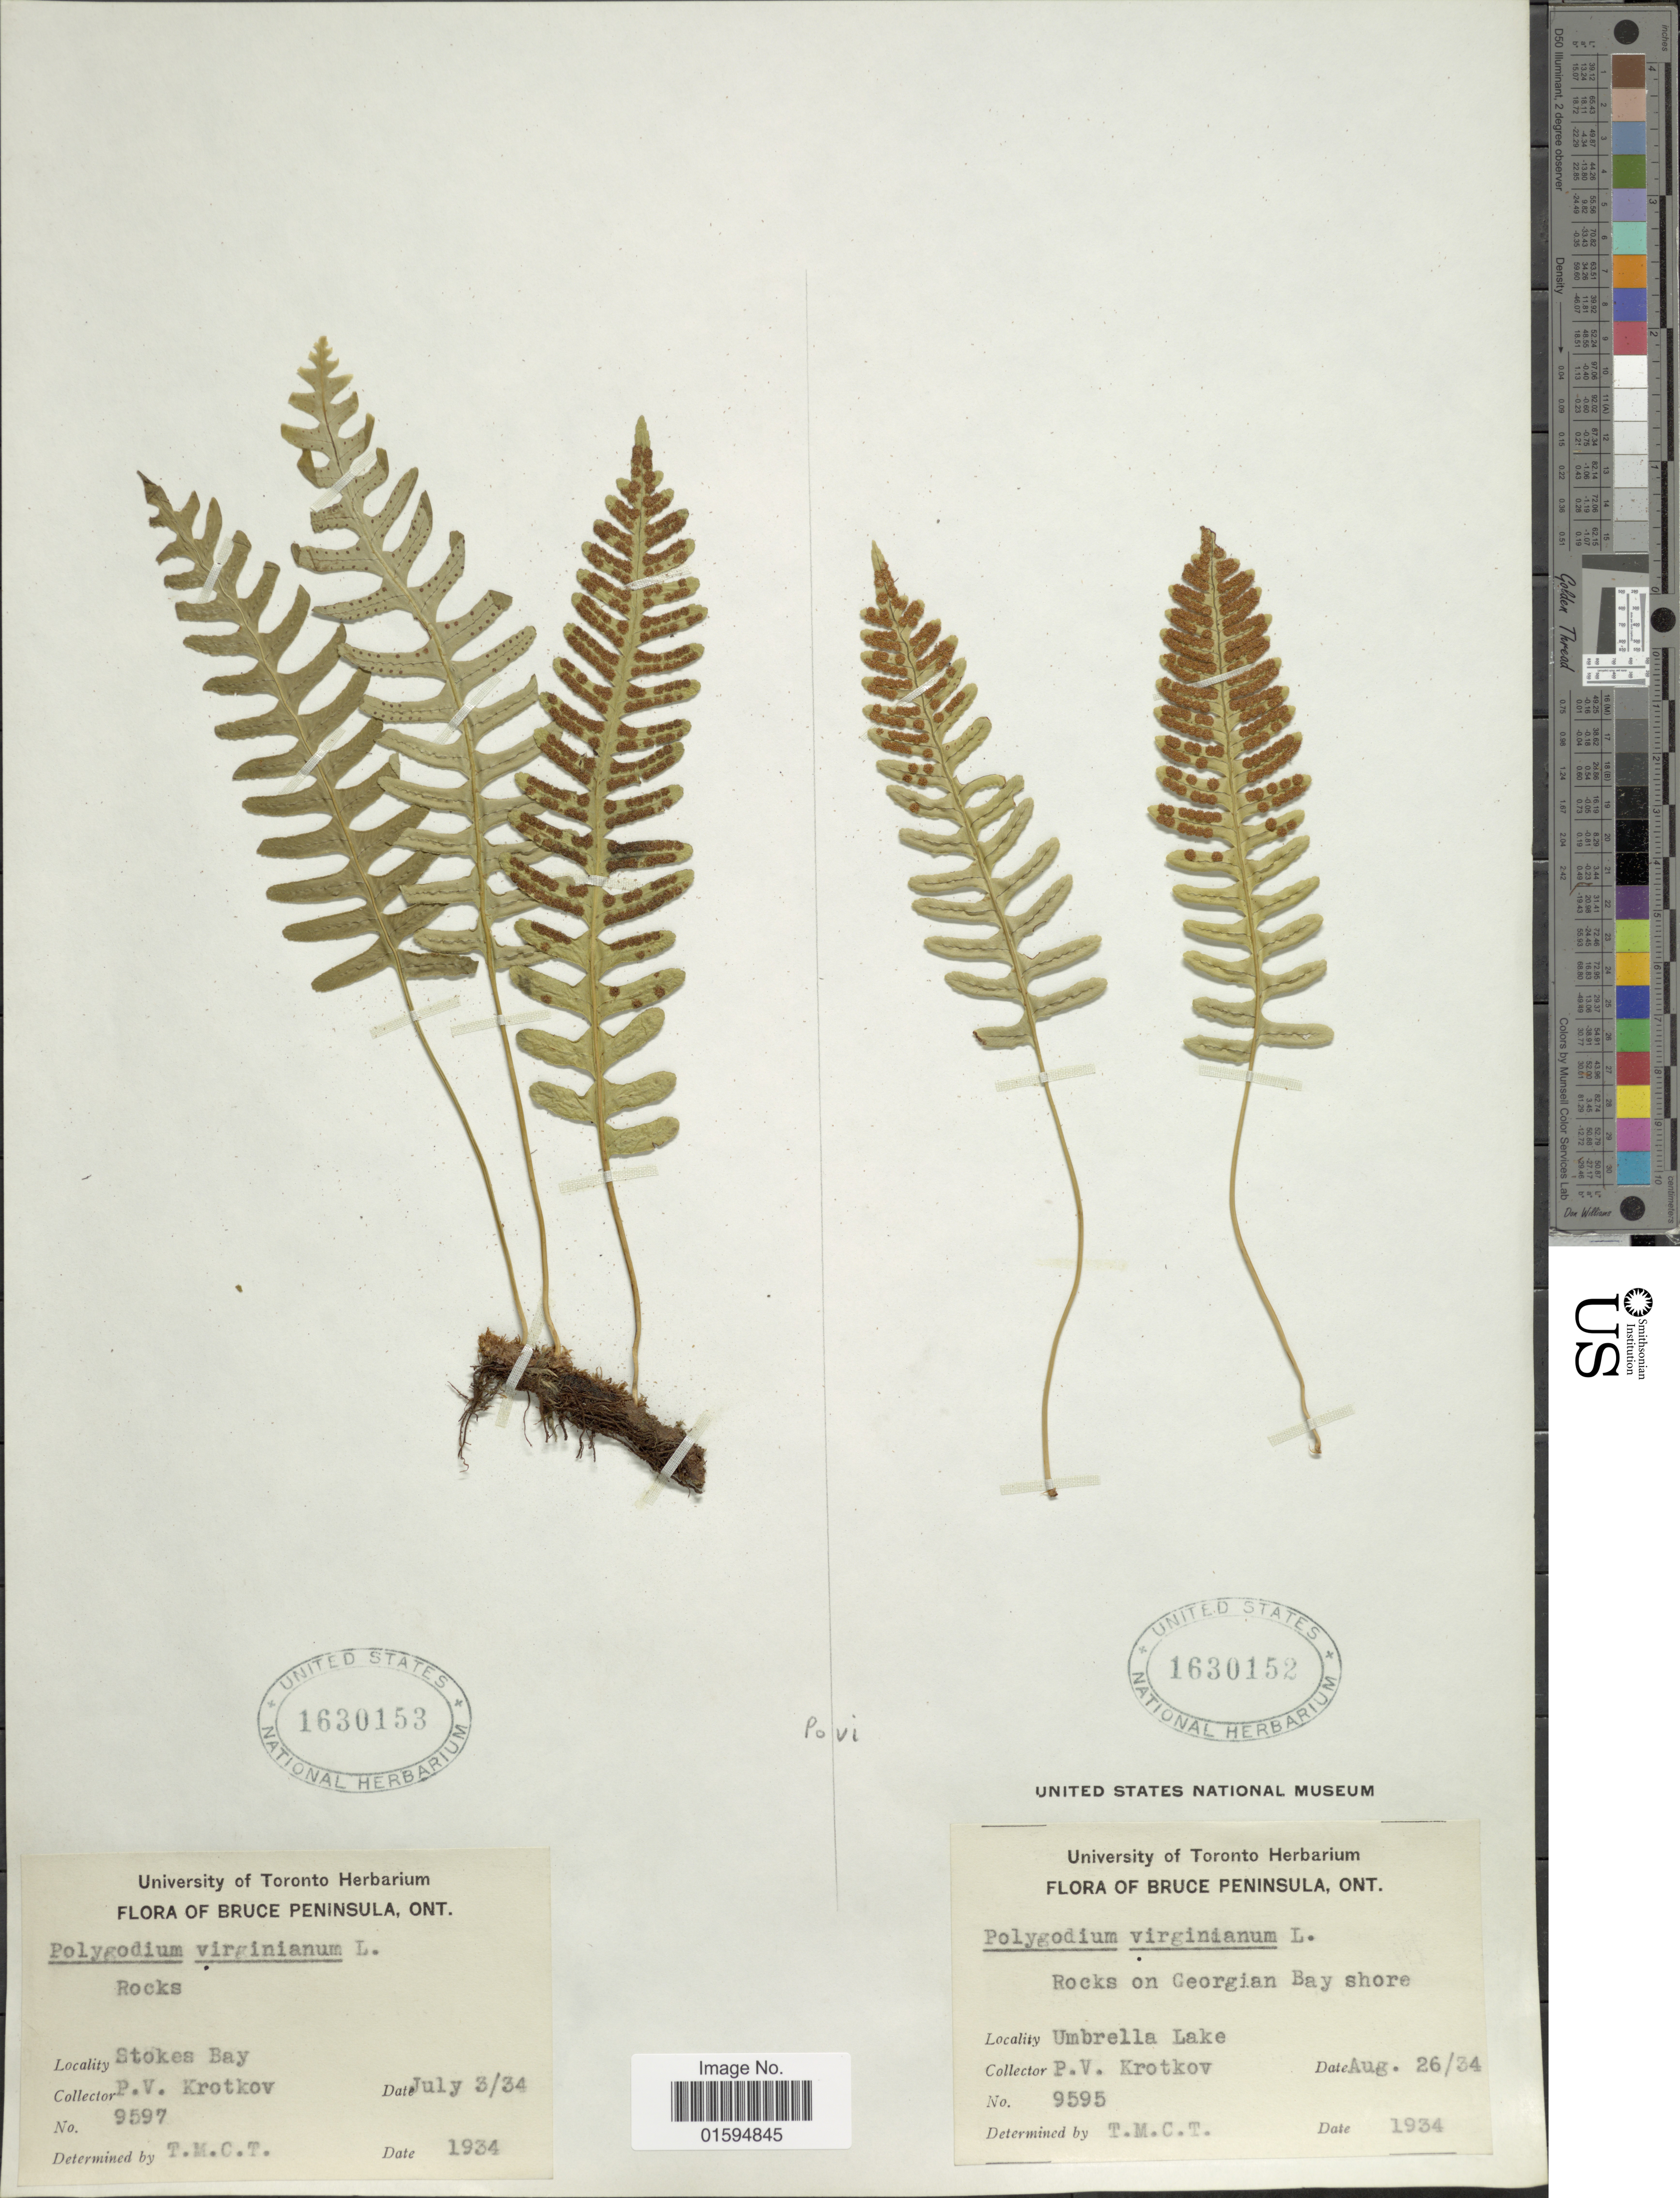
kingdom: Plantae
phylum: Tracheophyta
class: Polypodiopsida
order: Polypodiales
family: Polypodiaceae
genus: Polypodium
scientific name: Polypodium virginianum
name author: L.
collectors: P. V. Krotkov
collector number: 9595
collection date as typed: Transcribed d/m/y: 26/8/34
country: Canada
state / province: Ontario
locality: Bruce Peninsula, Umbrella lake.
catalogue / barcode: US 1630152